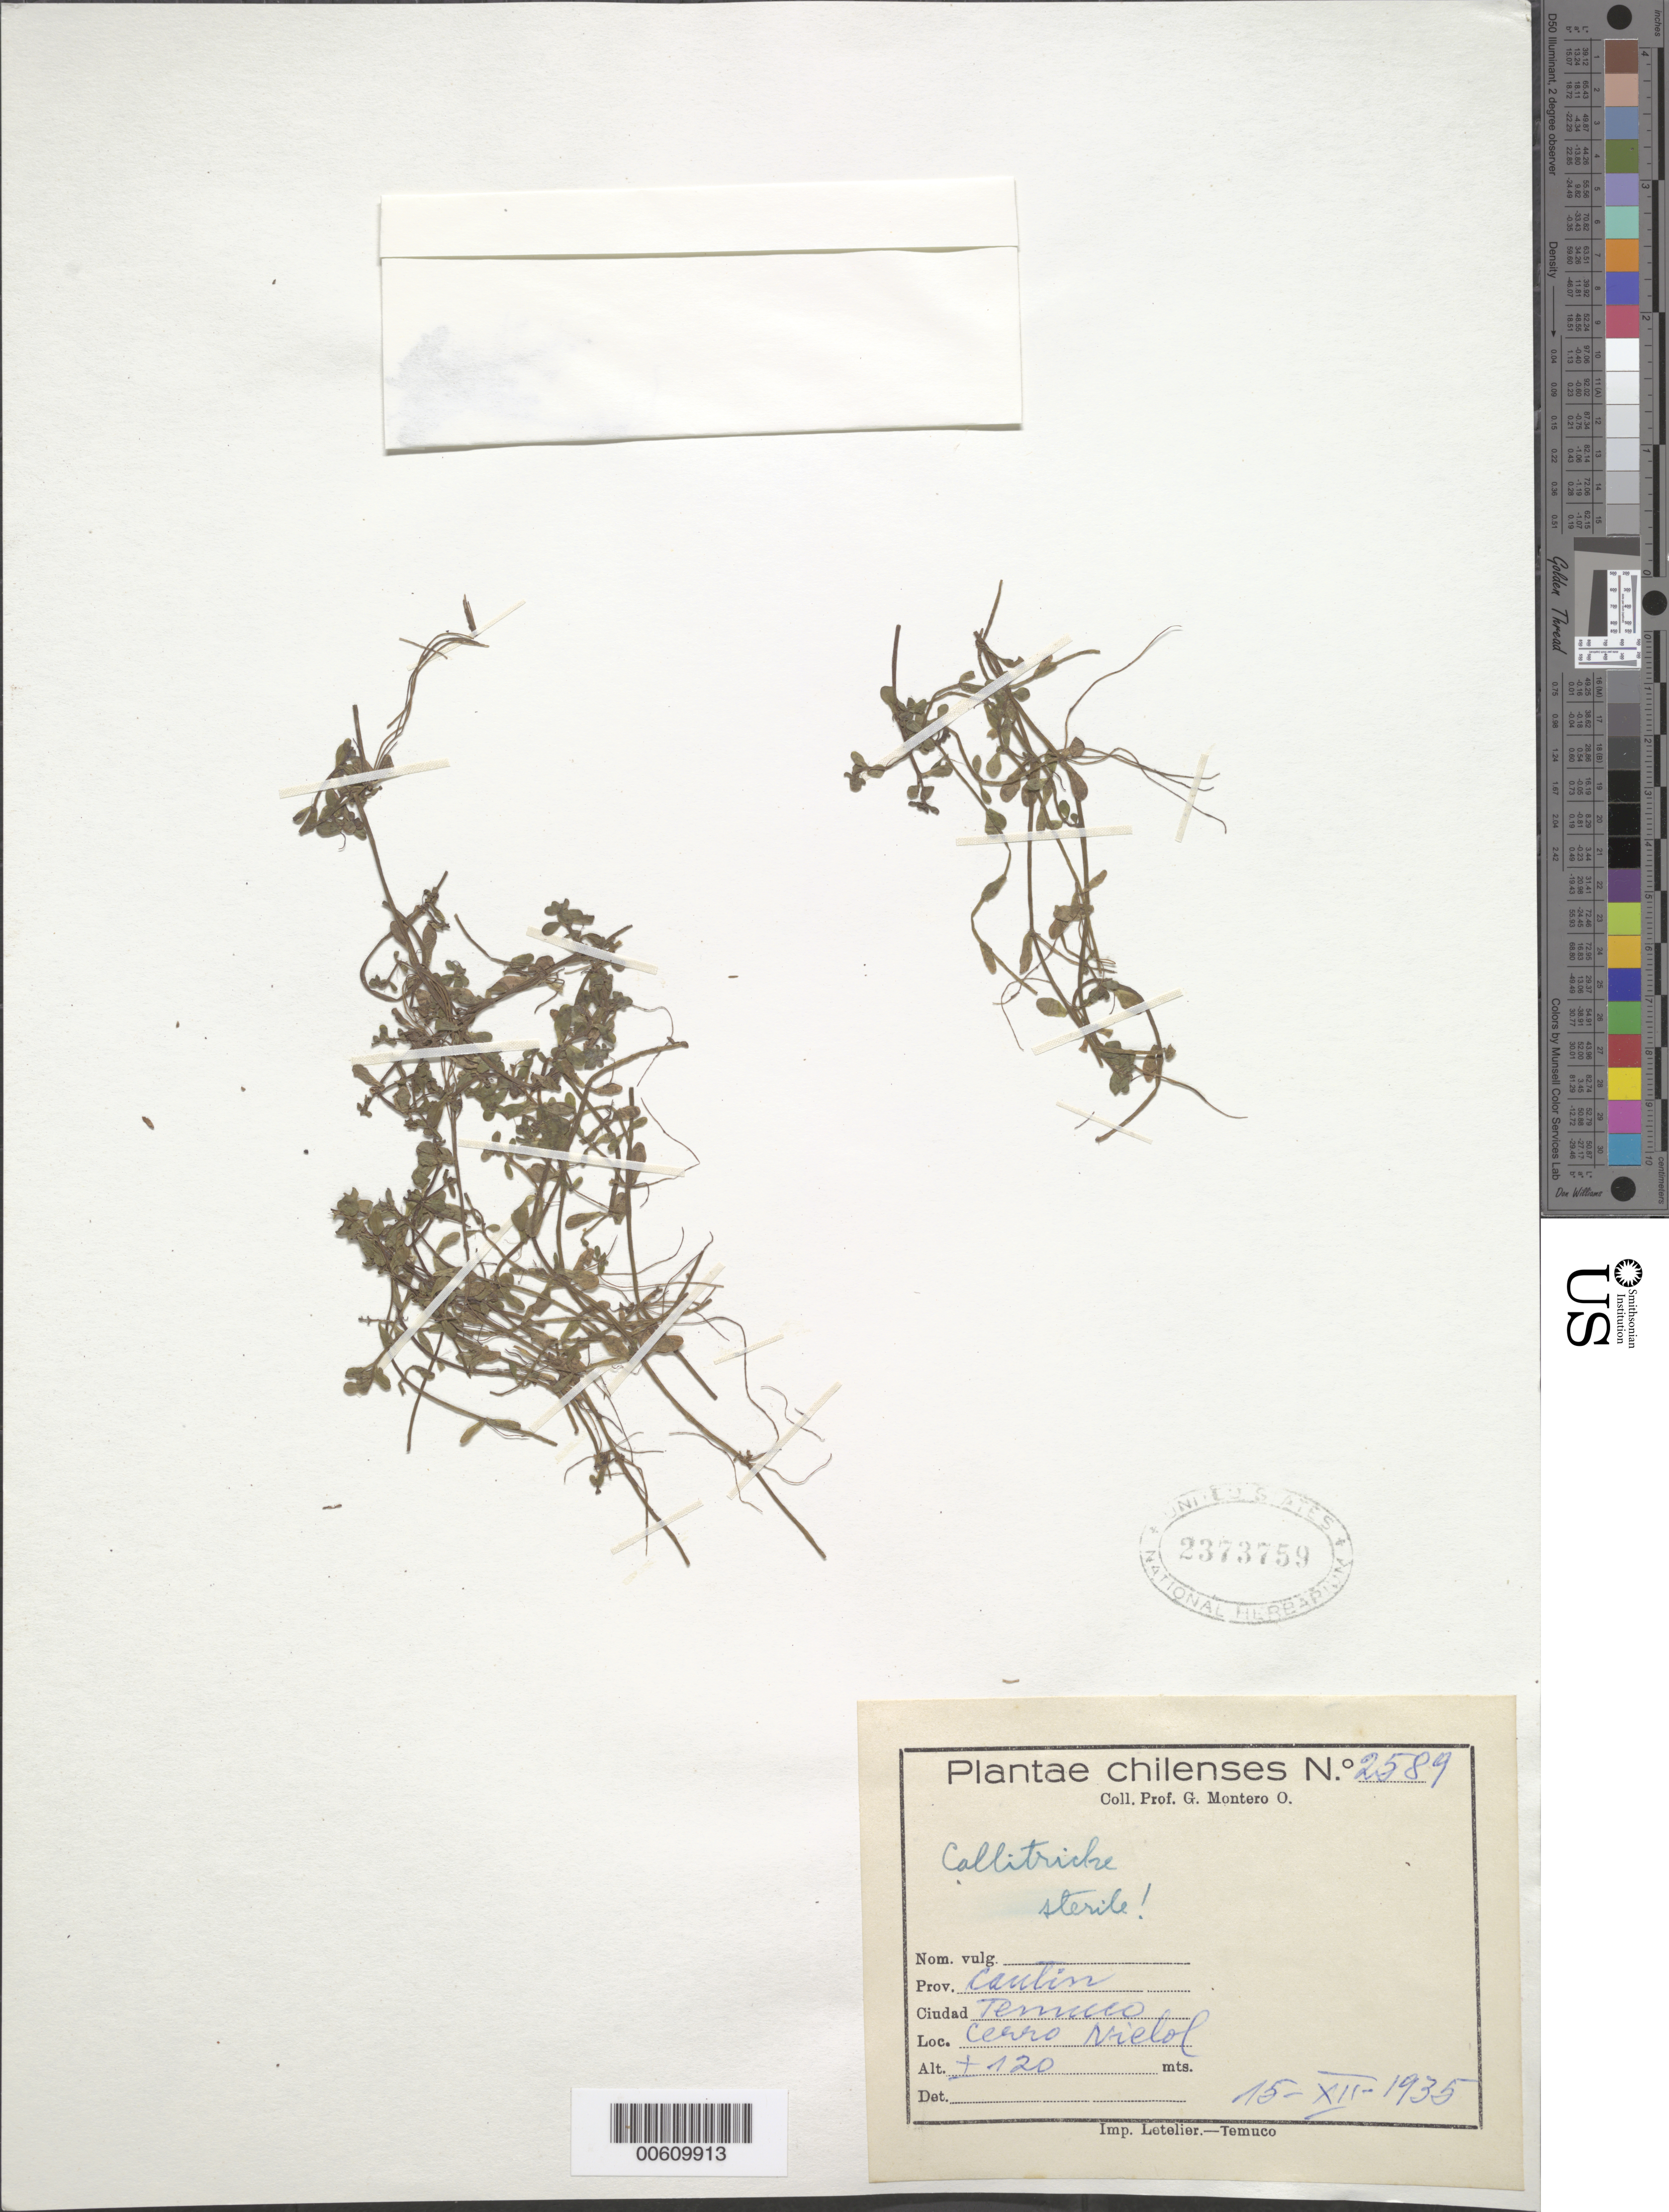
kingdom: Plantae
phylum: Tracheophyta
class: Magnoliopsida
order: Lamiales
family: Plantaginaceae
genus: Callitriche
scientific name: Callitriche sp.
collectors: G. Montero O.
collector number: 2589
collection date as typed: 15 Dec 1935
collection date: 1935-12-15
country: Chile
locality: Caulin, Temuco, Cerro Nielol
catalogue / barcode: US 2373759